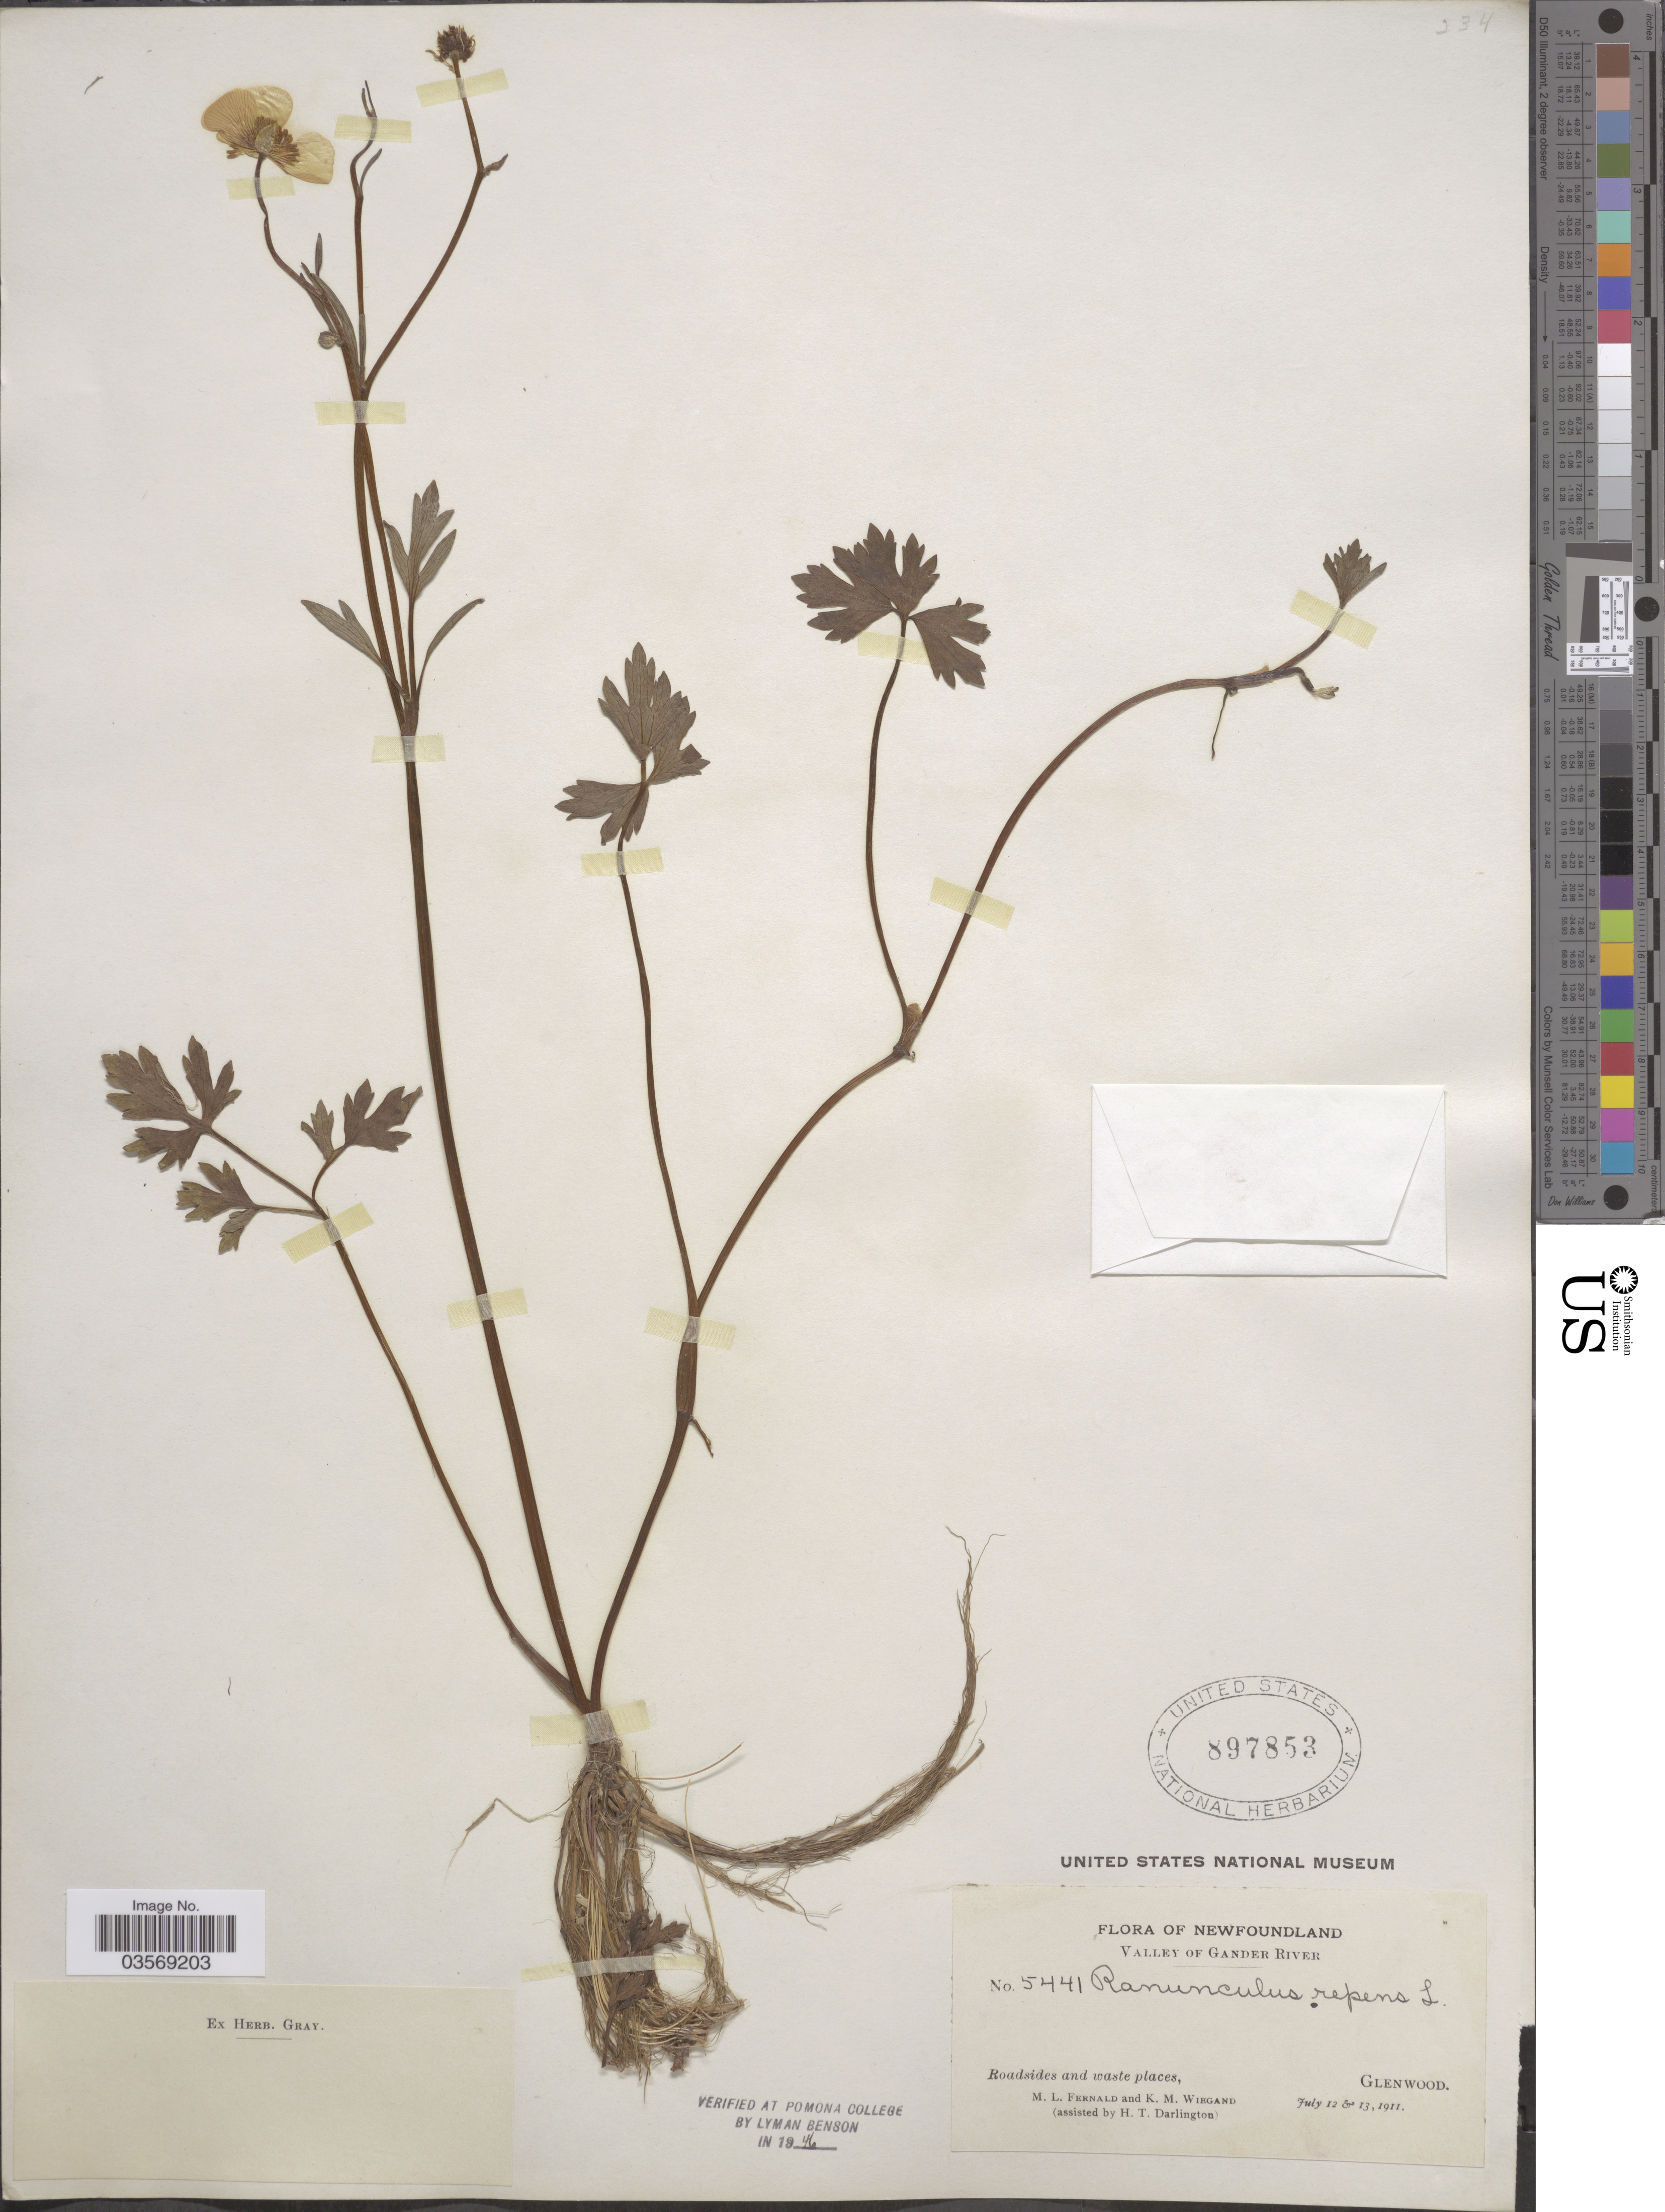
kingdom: Plantae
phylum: Tracheophyta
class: Magnoliopsida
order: Ranunculales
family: Ranunculaceae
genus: Ranunculus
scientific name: Ranunculus repens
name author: L.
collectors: M. L. Fernald, K. M. Wiegand & H. Darlington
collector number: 5441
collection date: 1911-07-12/1911-07-13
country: Canada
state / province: Newfoundland and Labrador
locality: Valley of Gander River. Roadsides and waste places, Glenwood.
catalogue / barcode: US 897853